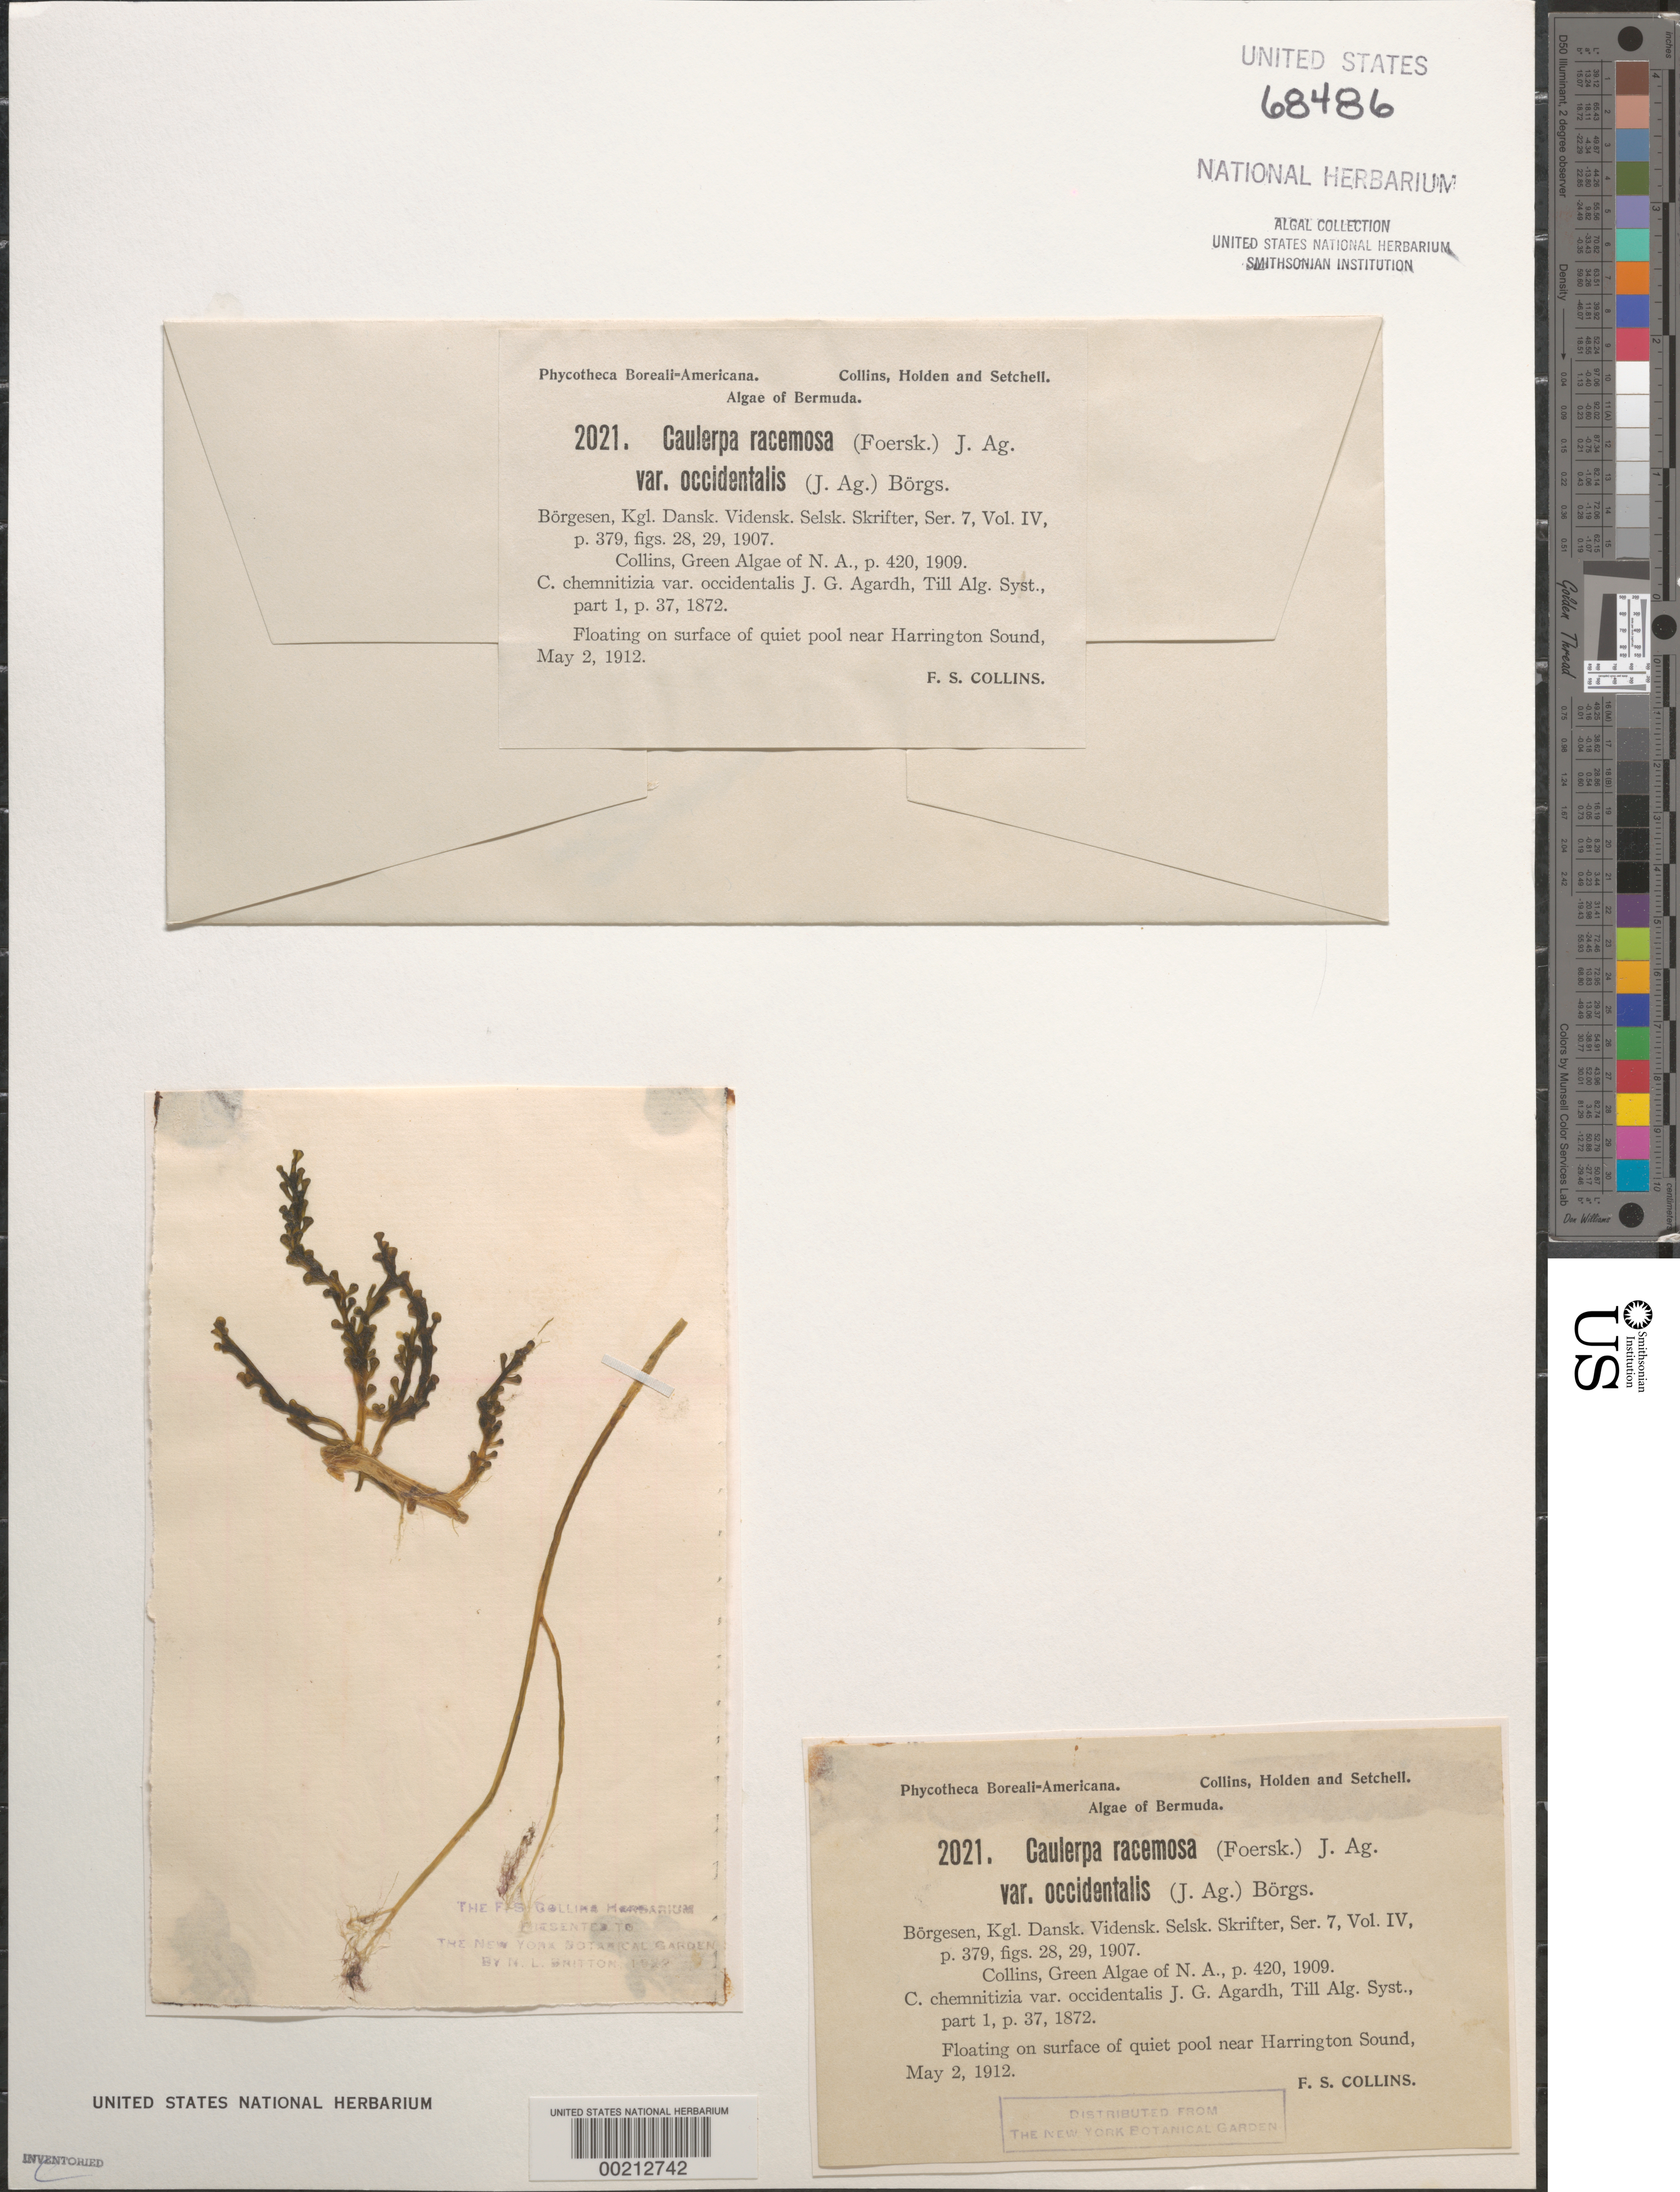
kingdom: Plantae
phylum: Chlorophyta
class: Ulvophyceae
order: Bryopsidales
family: Caulerpaceae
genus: Caulerpa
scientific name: Caulerpa racemosa var. occidentalis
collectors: F. Collins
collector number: PB-A 2021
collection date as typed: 02 May 1912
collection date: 1912-05-02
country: Bermuda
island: Bermuda Island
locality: Near Harrington Sound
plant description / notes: Collins, Holden & Setchell, Phycotheca Boreali-Americana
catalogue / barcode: US 68486